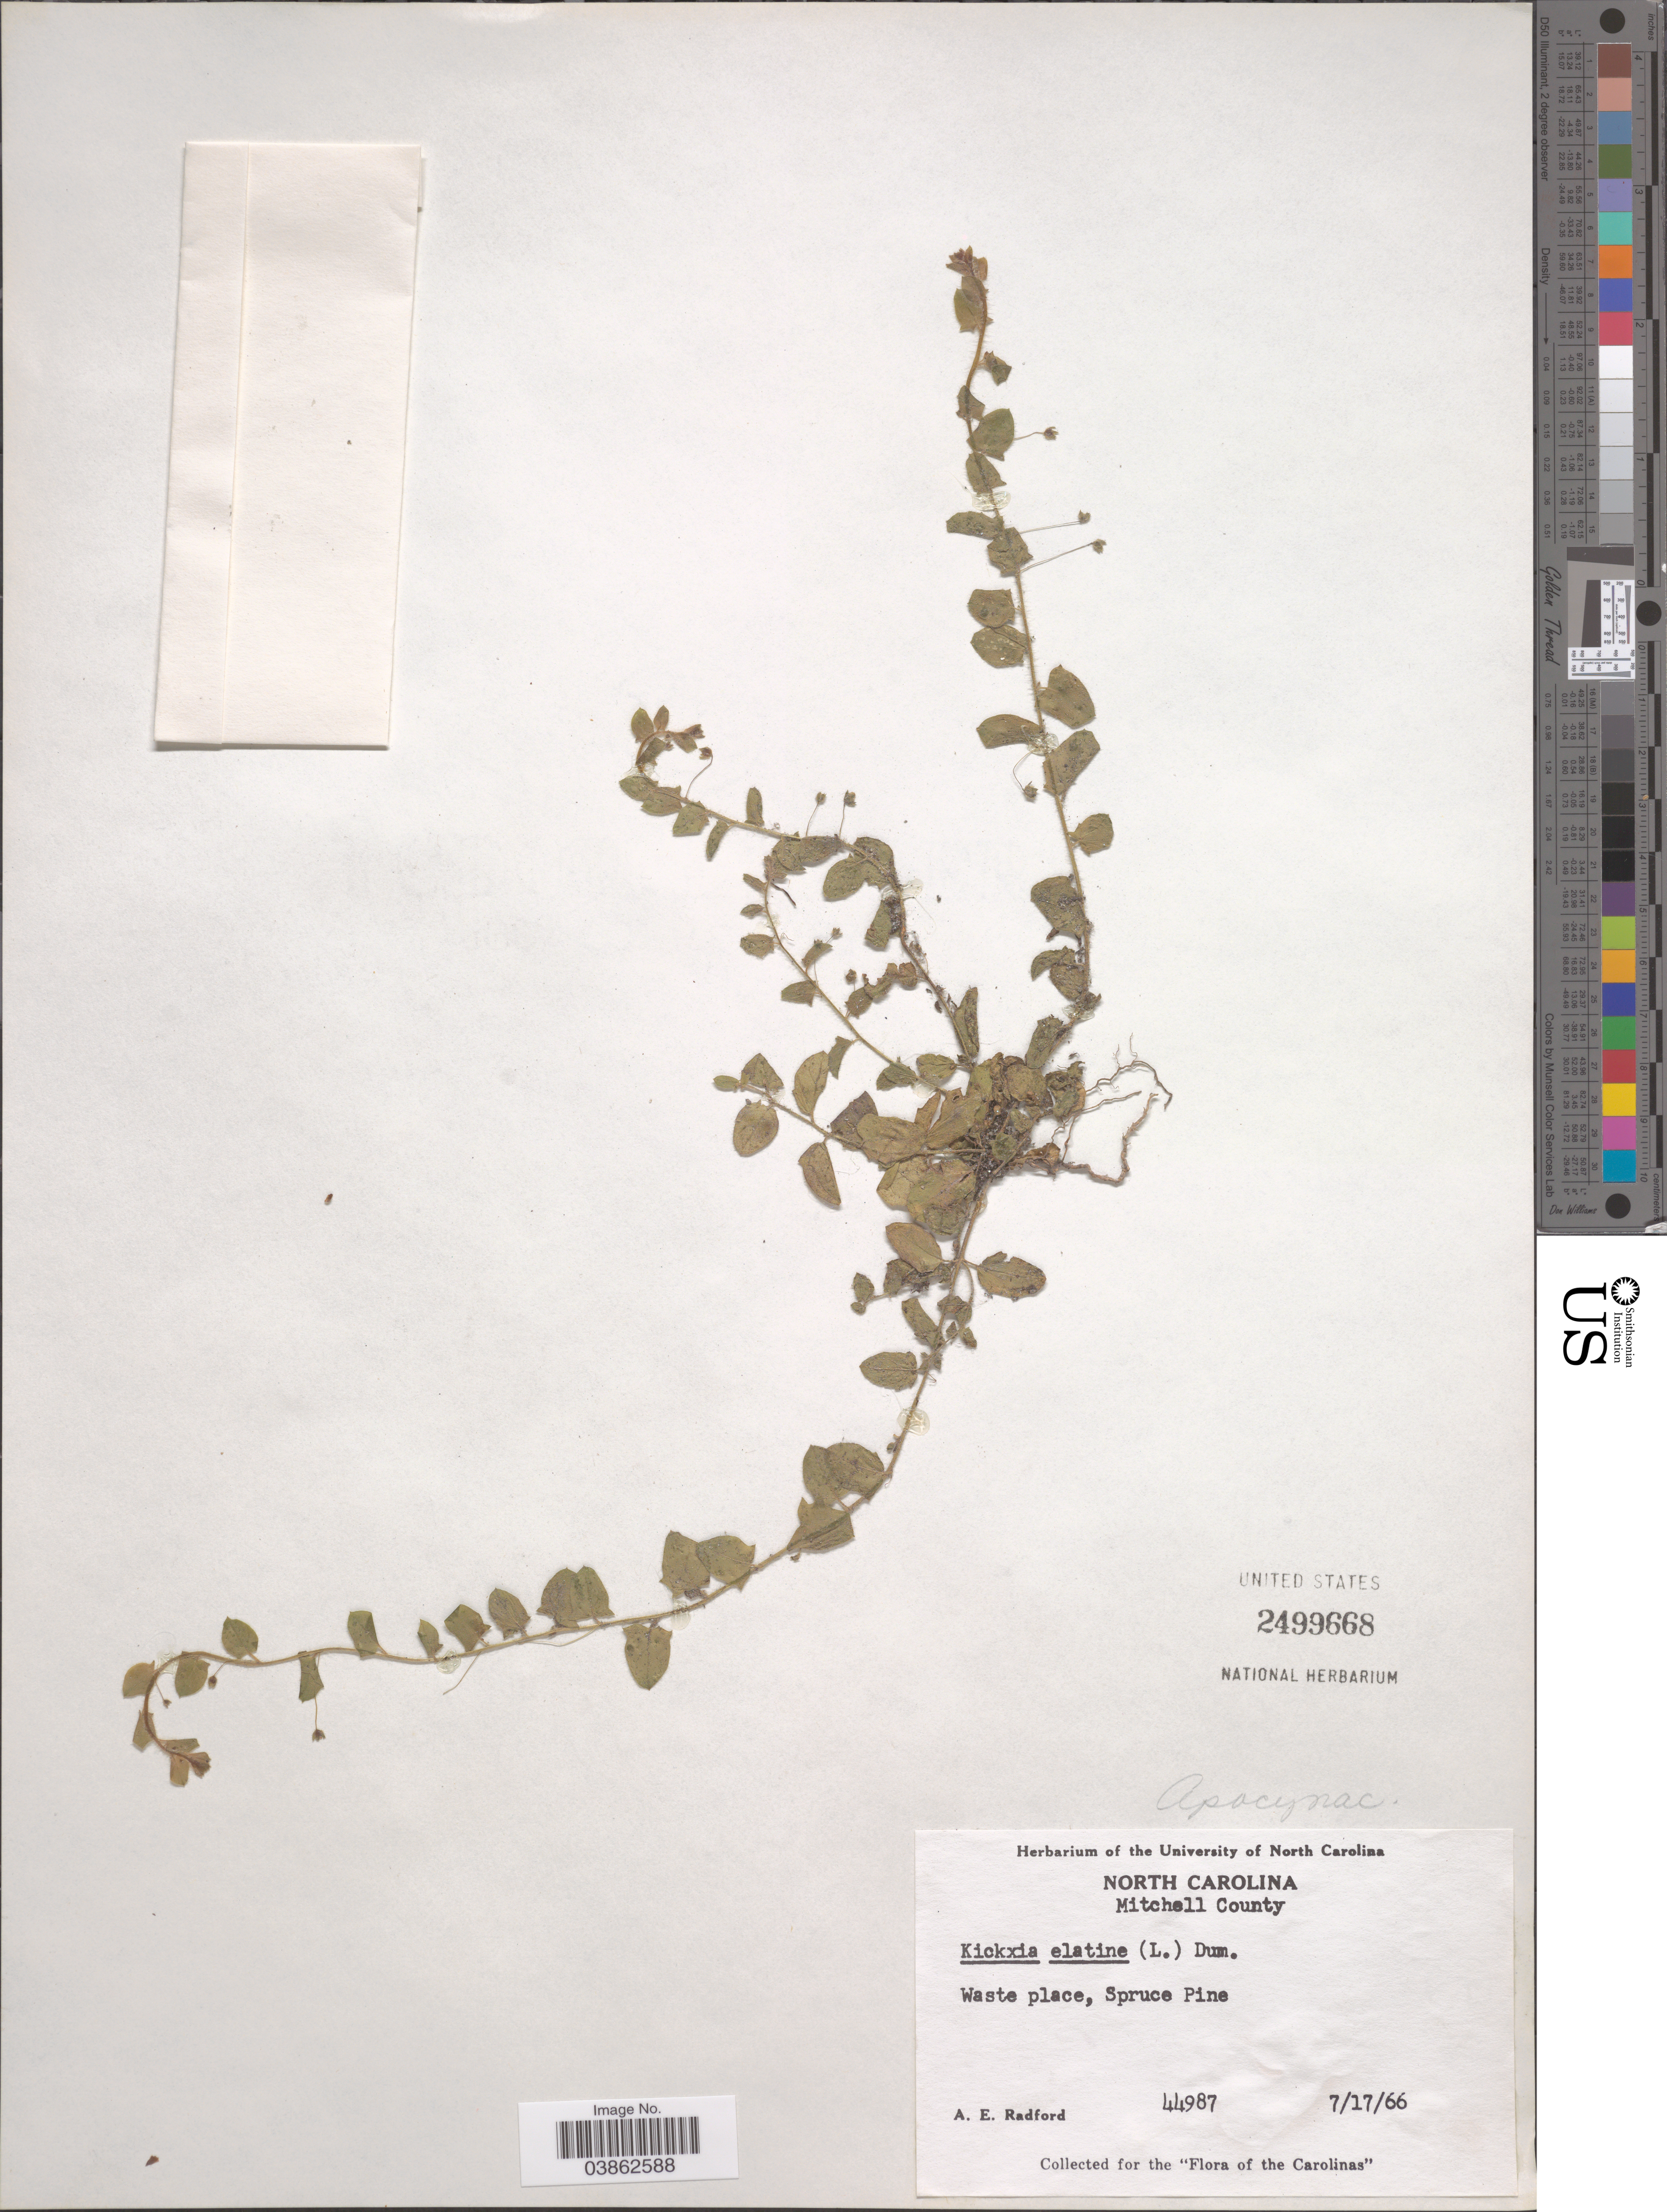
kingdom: Plantae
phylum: Tracheophyta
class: Magnoliopsida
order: Lamiales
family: Plantaginaceae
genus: Kickxia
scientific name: Kickxia elatine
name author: (L.) Dumort.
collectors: A. Redford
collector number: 44987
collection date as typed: Transcribed d/m/y: 17/7/66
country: United States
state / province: North Carolina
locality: Mitchell County. Spruce Pine.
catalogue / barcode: US 2499668